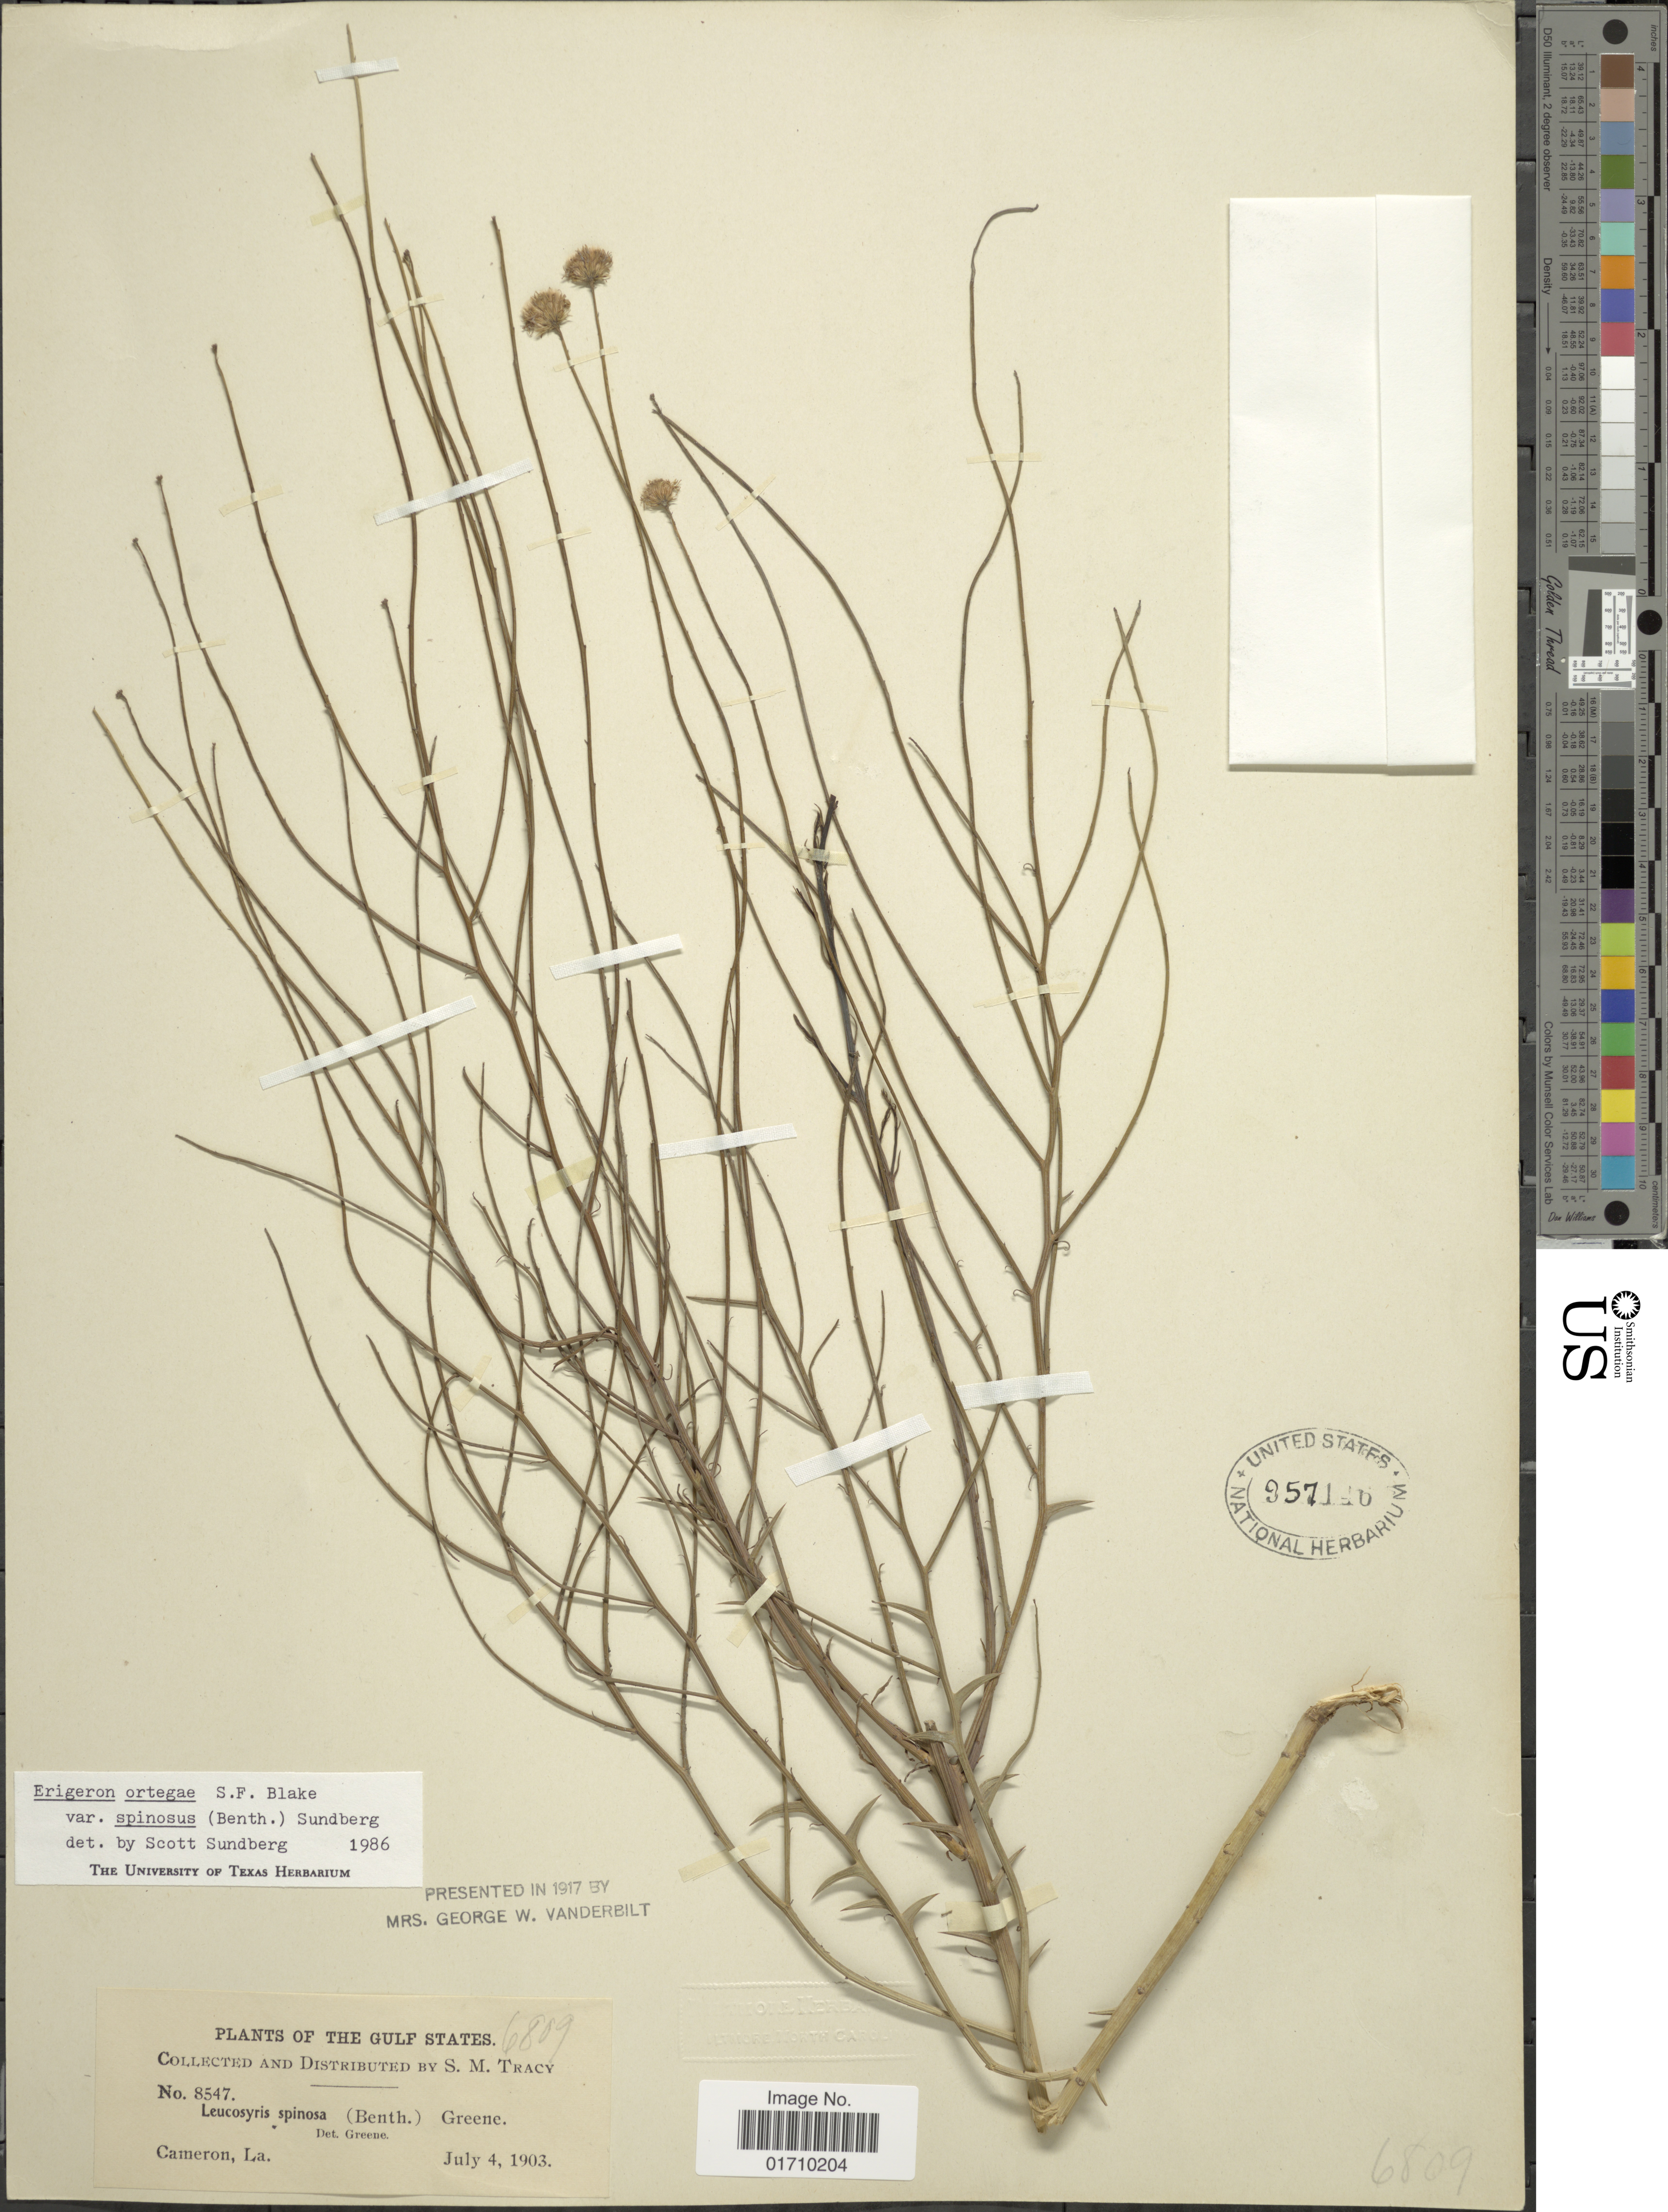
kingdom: Plantae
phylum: Tracheophyta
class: Magnoliopsida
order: Asterales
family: Asteraceae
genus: Chloracantha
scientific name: Chloracantha spinosa var. spinosa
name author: (Benth.) G.L. Nesom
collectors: S. M. Tracy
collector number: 8547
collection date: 1903-07-04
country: United States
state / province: Louisiana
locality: The Gulf States, Cameron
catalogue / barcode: US 957146